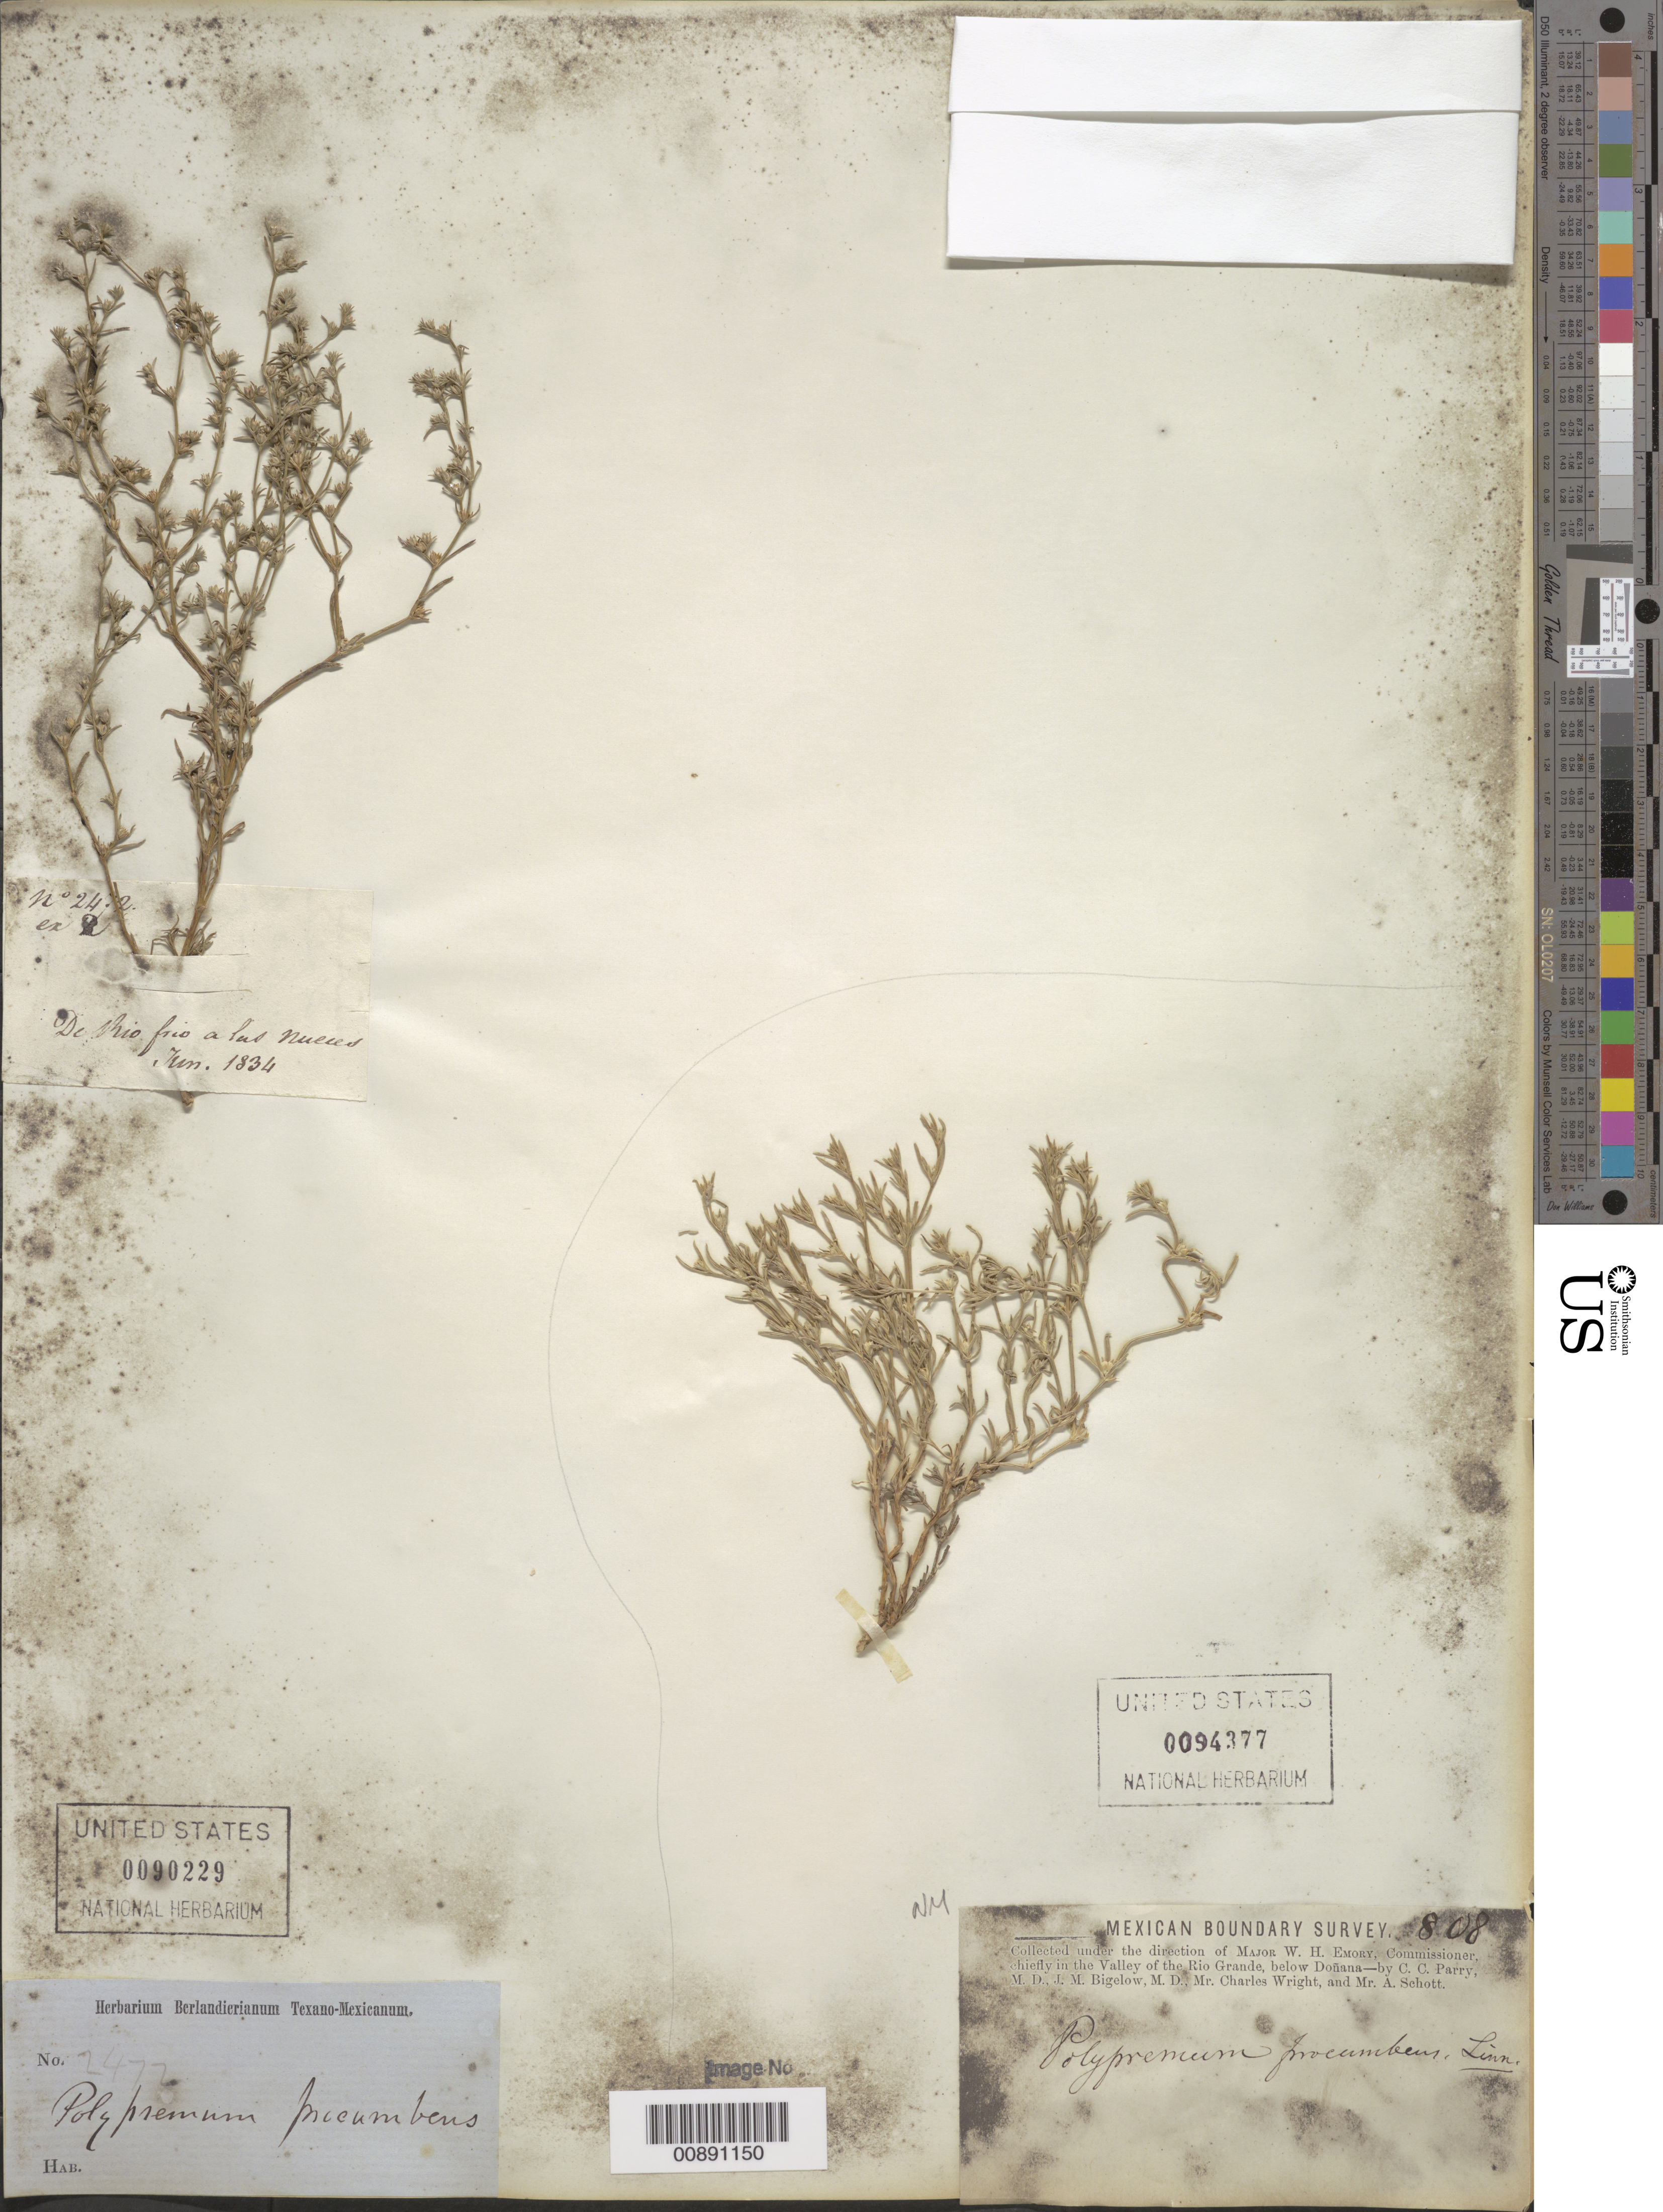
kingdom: Plantae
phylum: Tracheophyta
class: Magnoliopsida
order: Lamiales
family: Tetrachondraceae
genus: Polypremum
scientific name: Polypremum procumbens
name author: L.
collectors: C. C. Parry, J. M. Bigelow, C. Wright & A. C. V. Schott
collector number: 808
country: United States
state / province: New Mexico / Texas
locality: Valley of the Rio Grande, below Doñana.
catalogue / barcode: US 94377